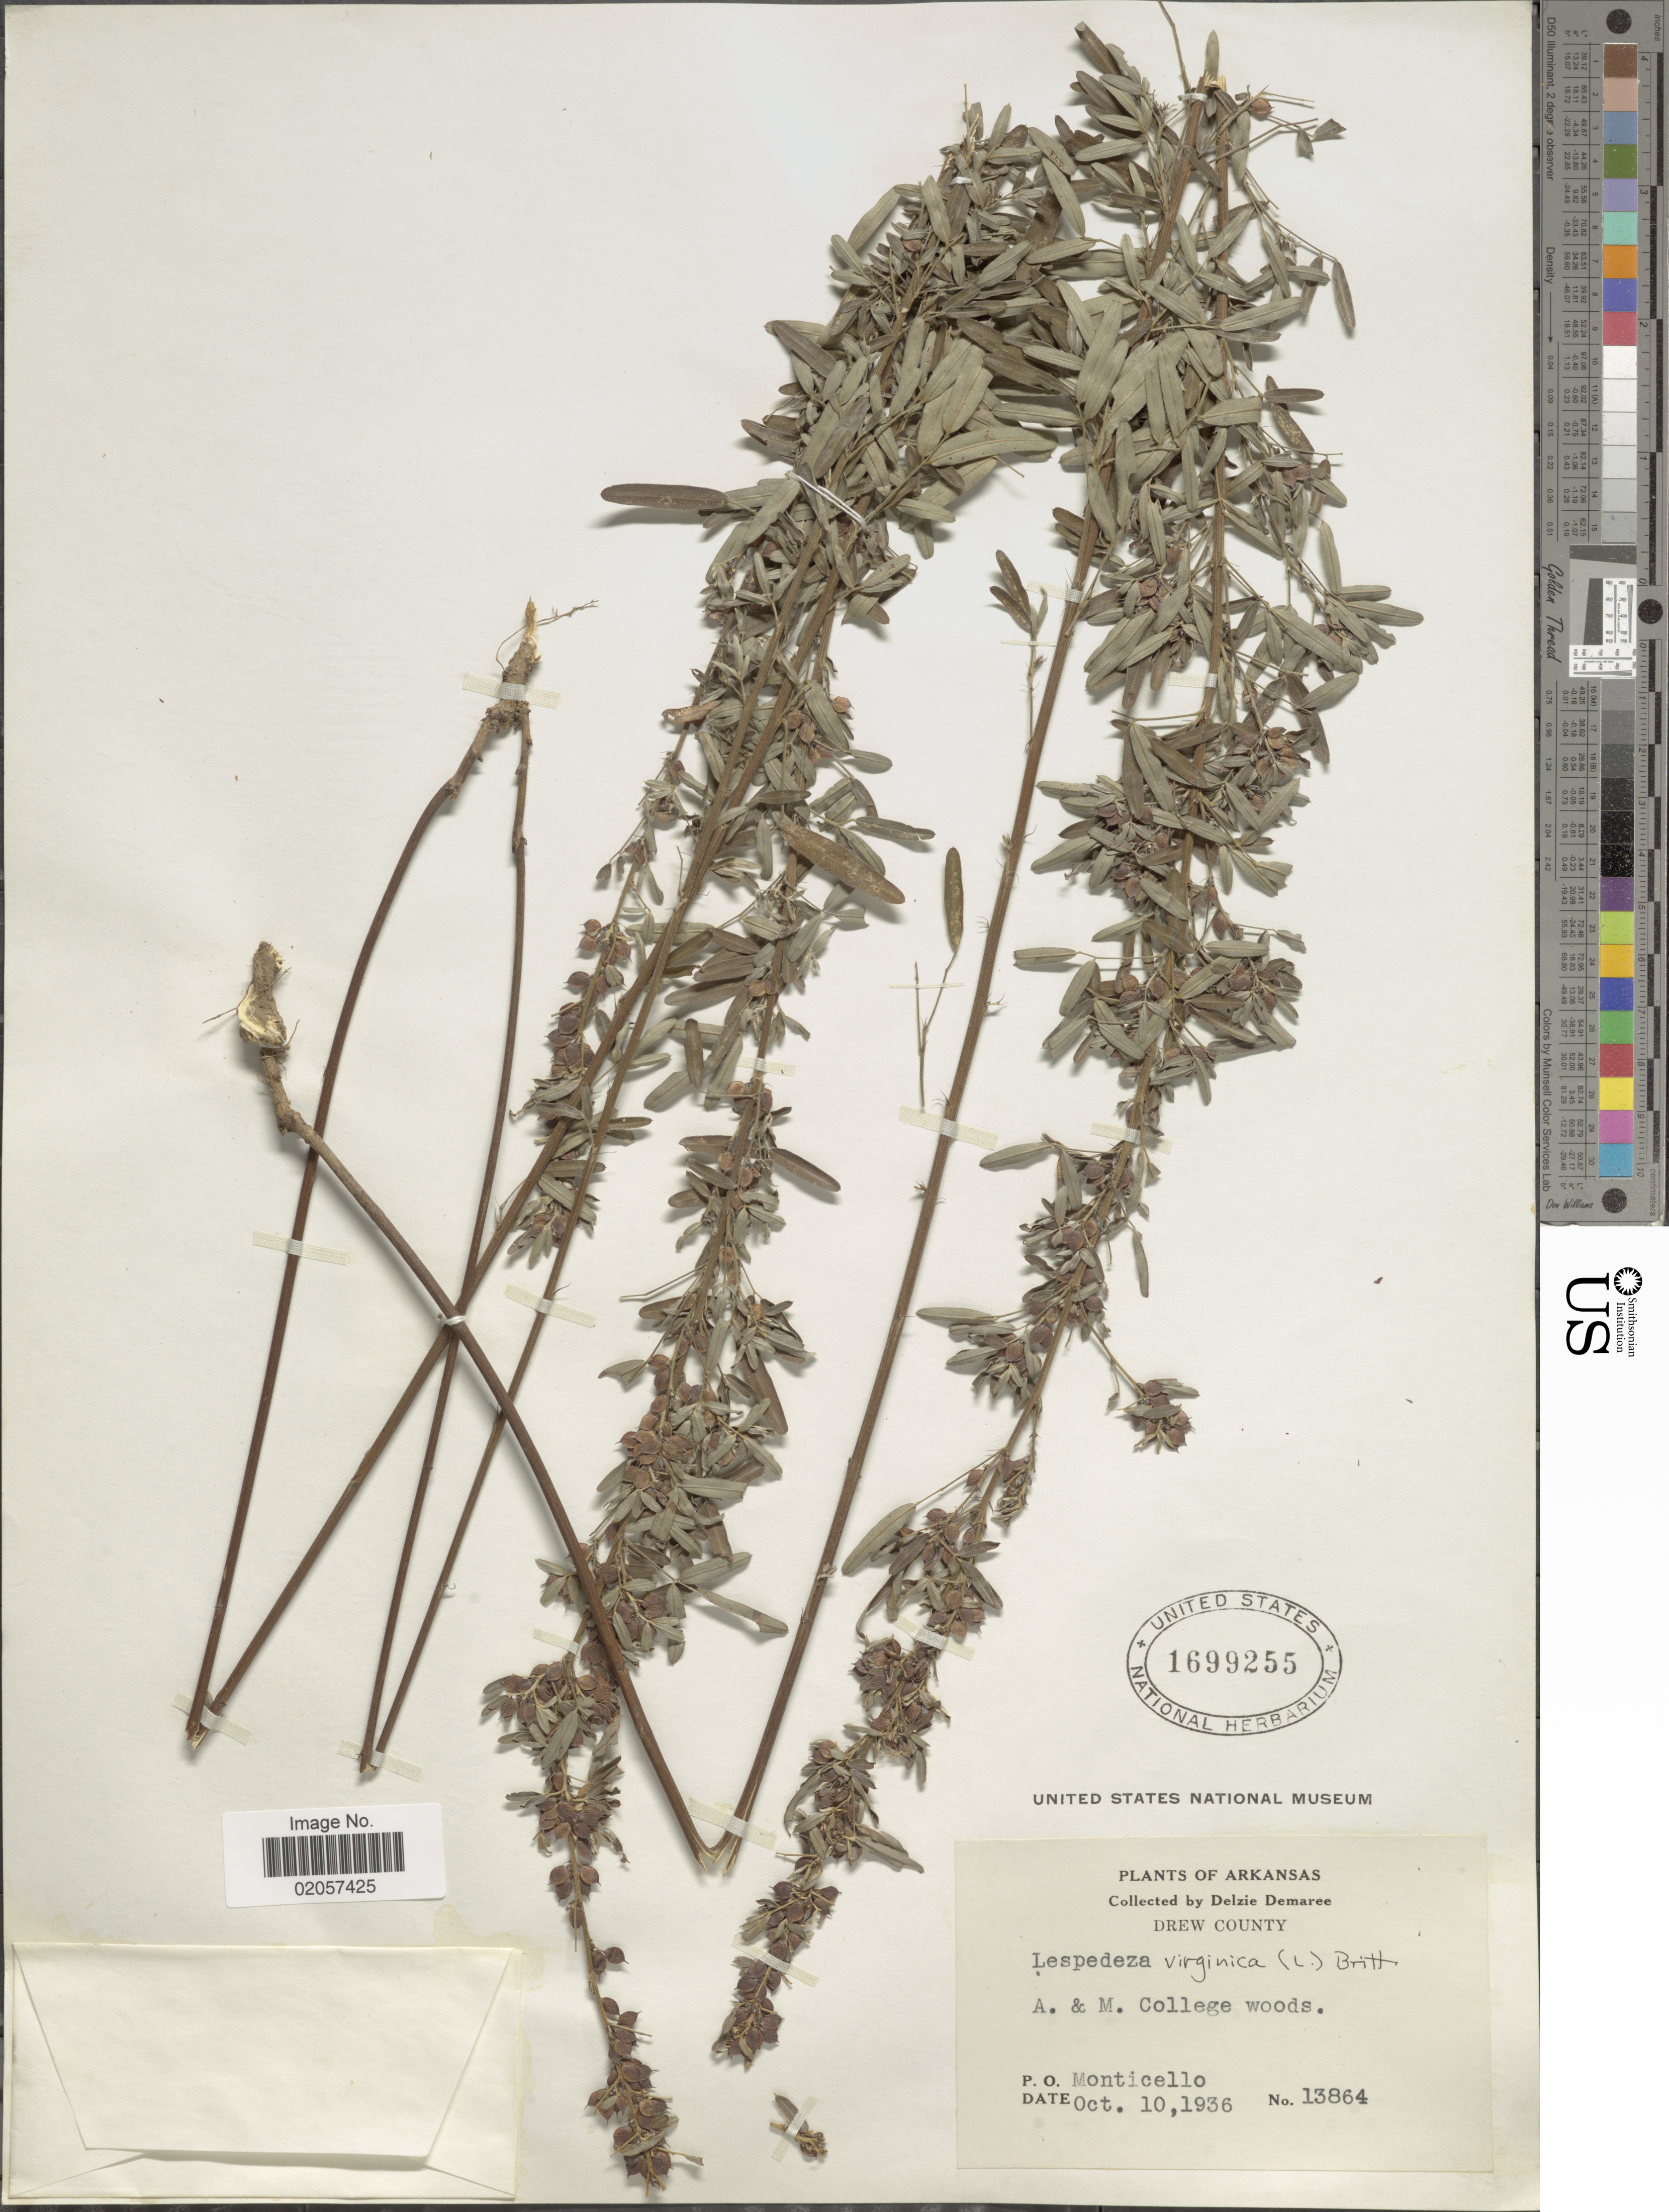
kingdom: Plantae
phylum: Tracheophyta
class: Magnoliopsida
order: Fabales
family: Fabaceae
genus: Lespedeza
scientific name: Lespedeza virginica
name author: (L.) Britton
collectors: D. Demaree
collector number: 13864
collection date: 1936-10-10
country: United States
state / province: Arkansas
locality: Arkansas, Drew County, A. & M. College woods. Monticello.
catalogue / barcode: US 1699255